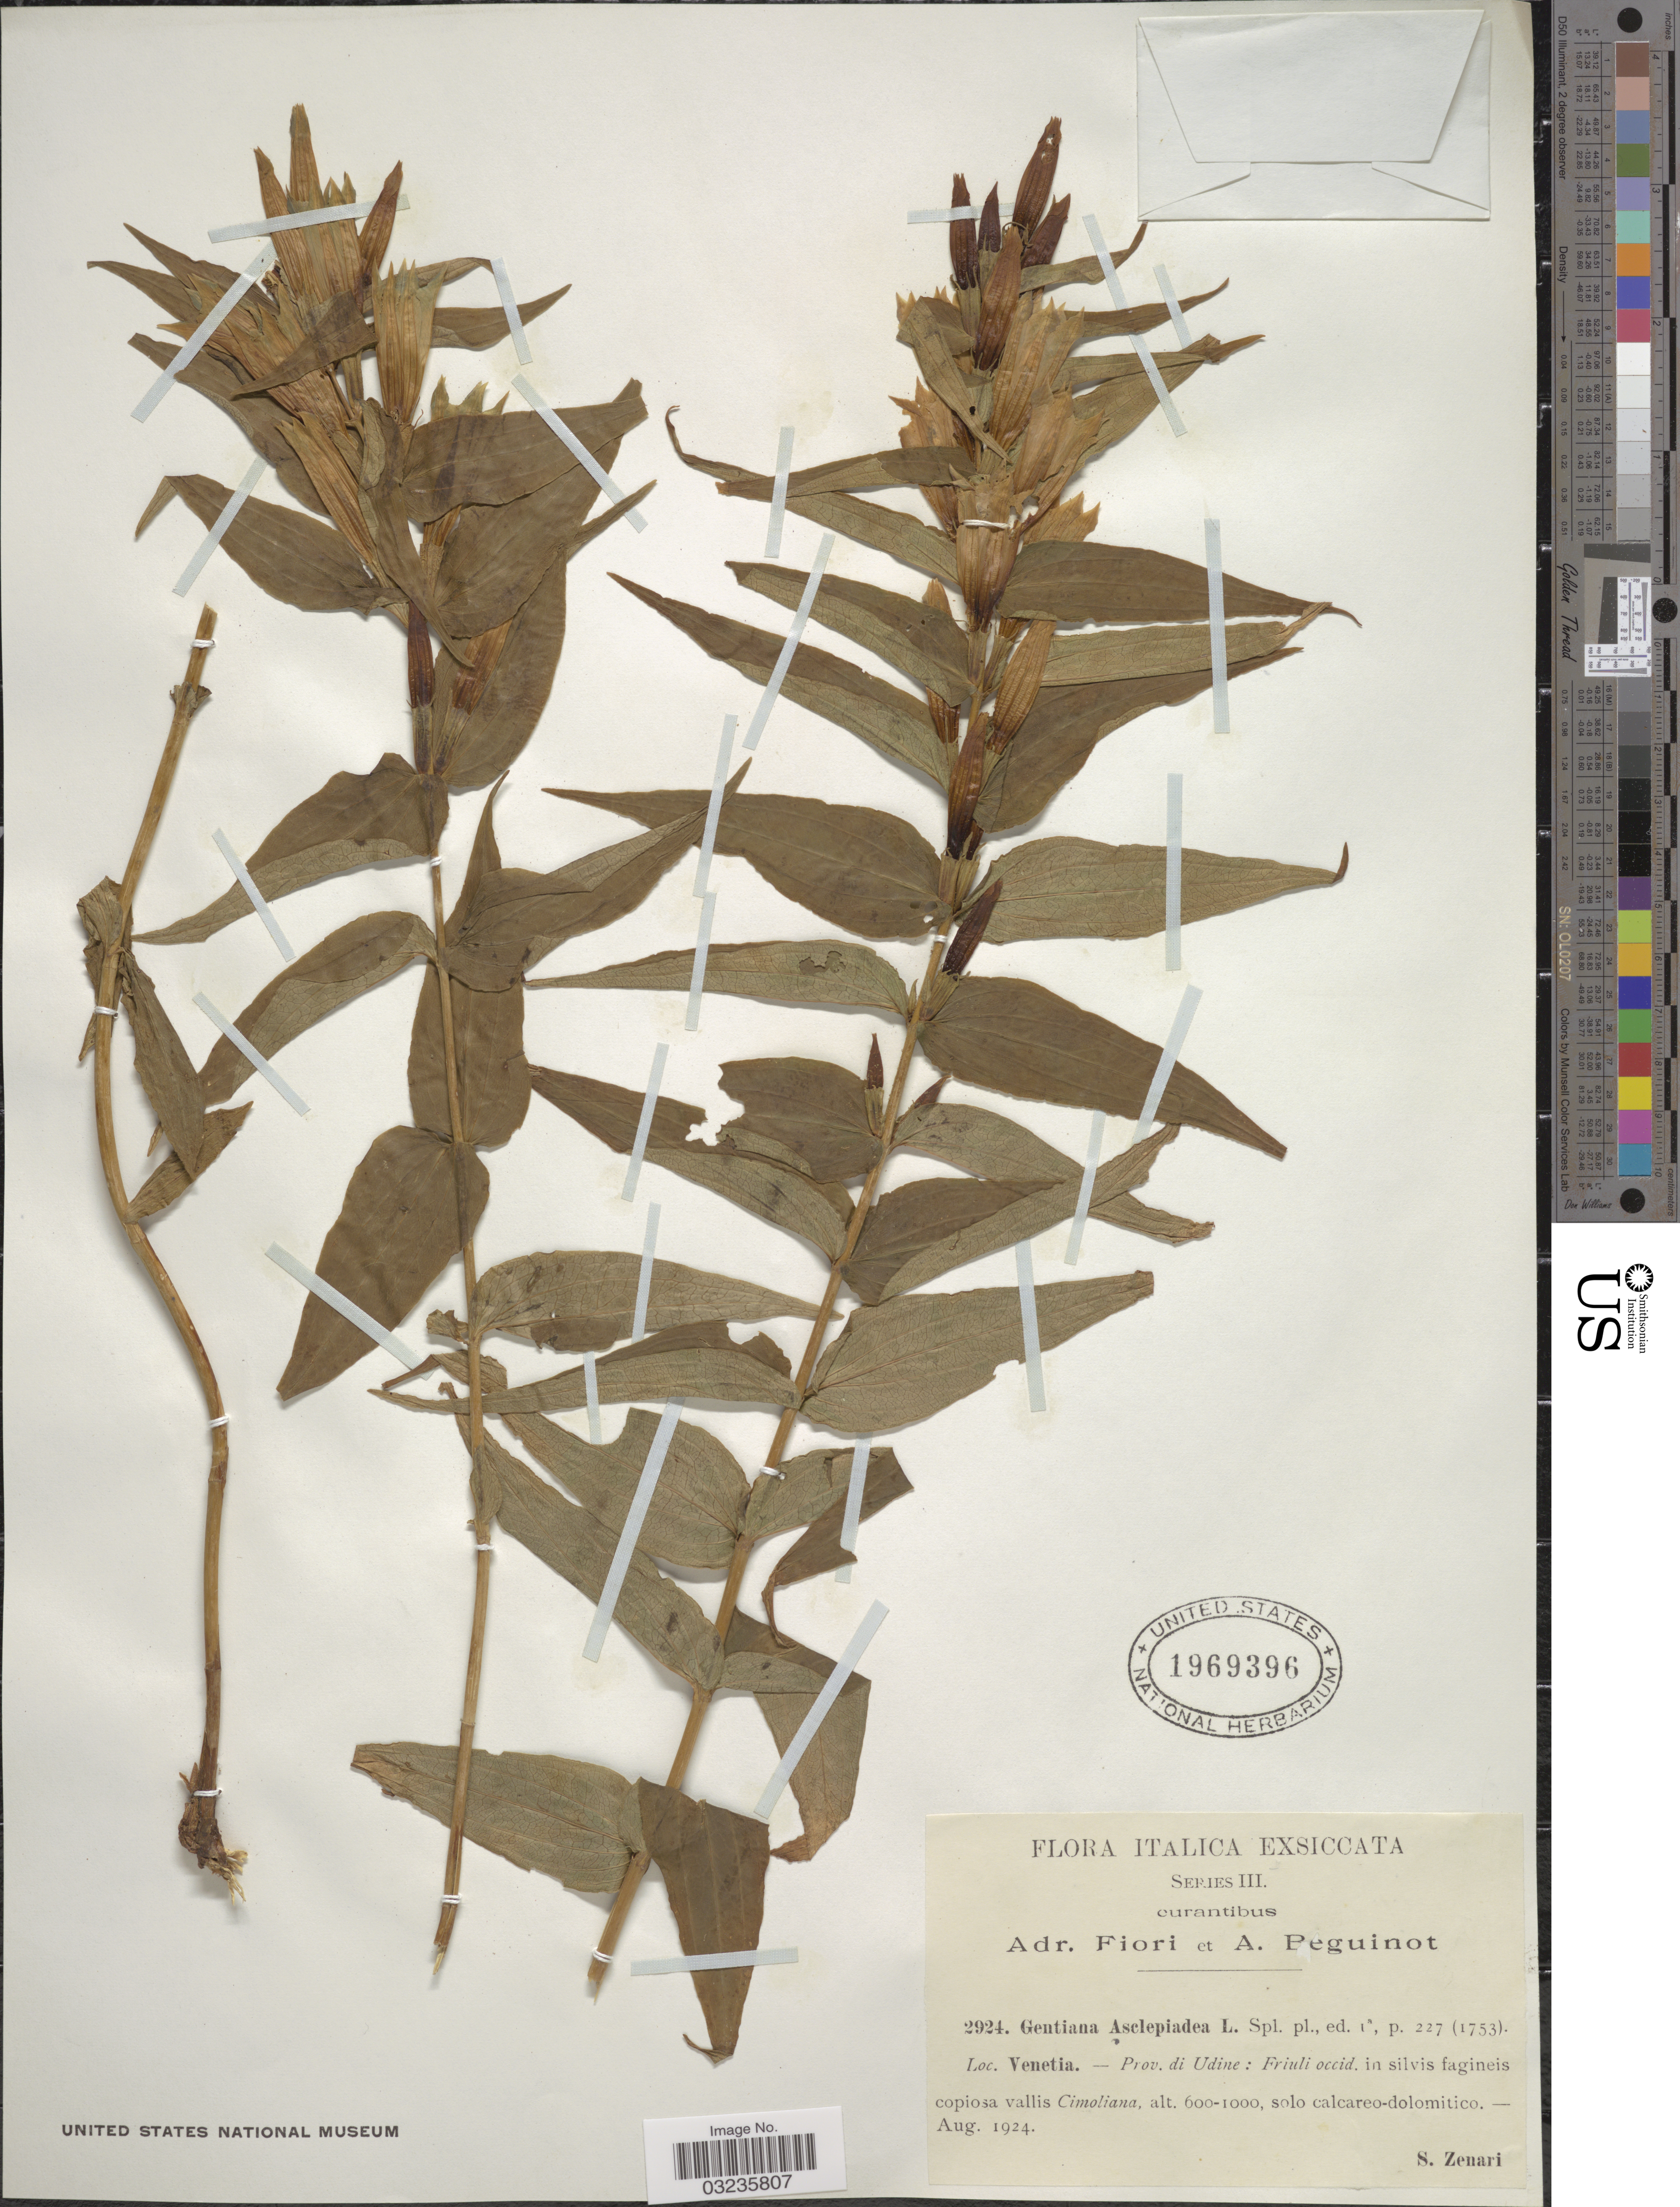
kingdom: Plantae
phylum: Tracheophyta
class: Magnoliopsida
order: Gentianales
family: Gentianaceae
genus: Gentiana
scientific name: Gentiana asclepiadea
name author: L.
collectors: S. Zenari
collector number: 2924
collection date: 1924-08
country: Italy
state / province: Friuli-Venezia Giulia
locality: Venetia. - Prov. di Udine: Friuli occid. in silvis fagineis cpiosa vallis Cimoliana.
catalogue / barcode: US 1969396